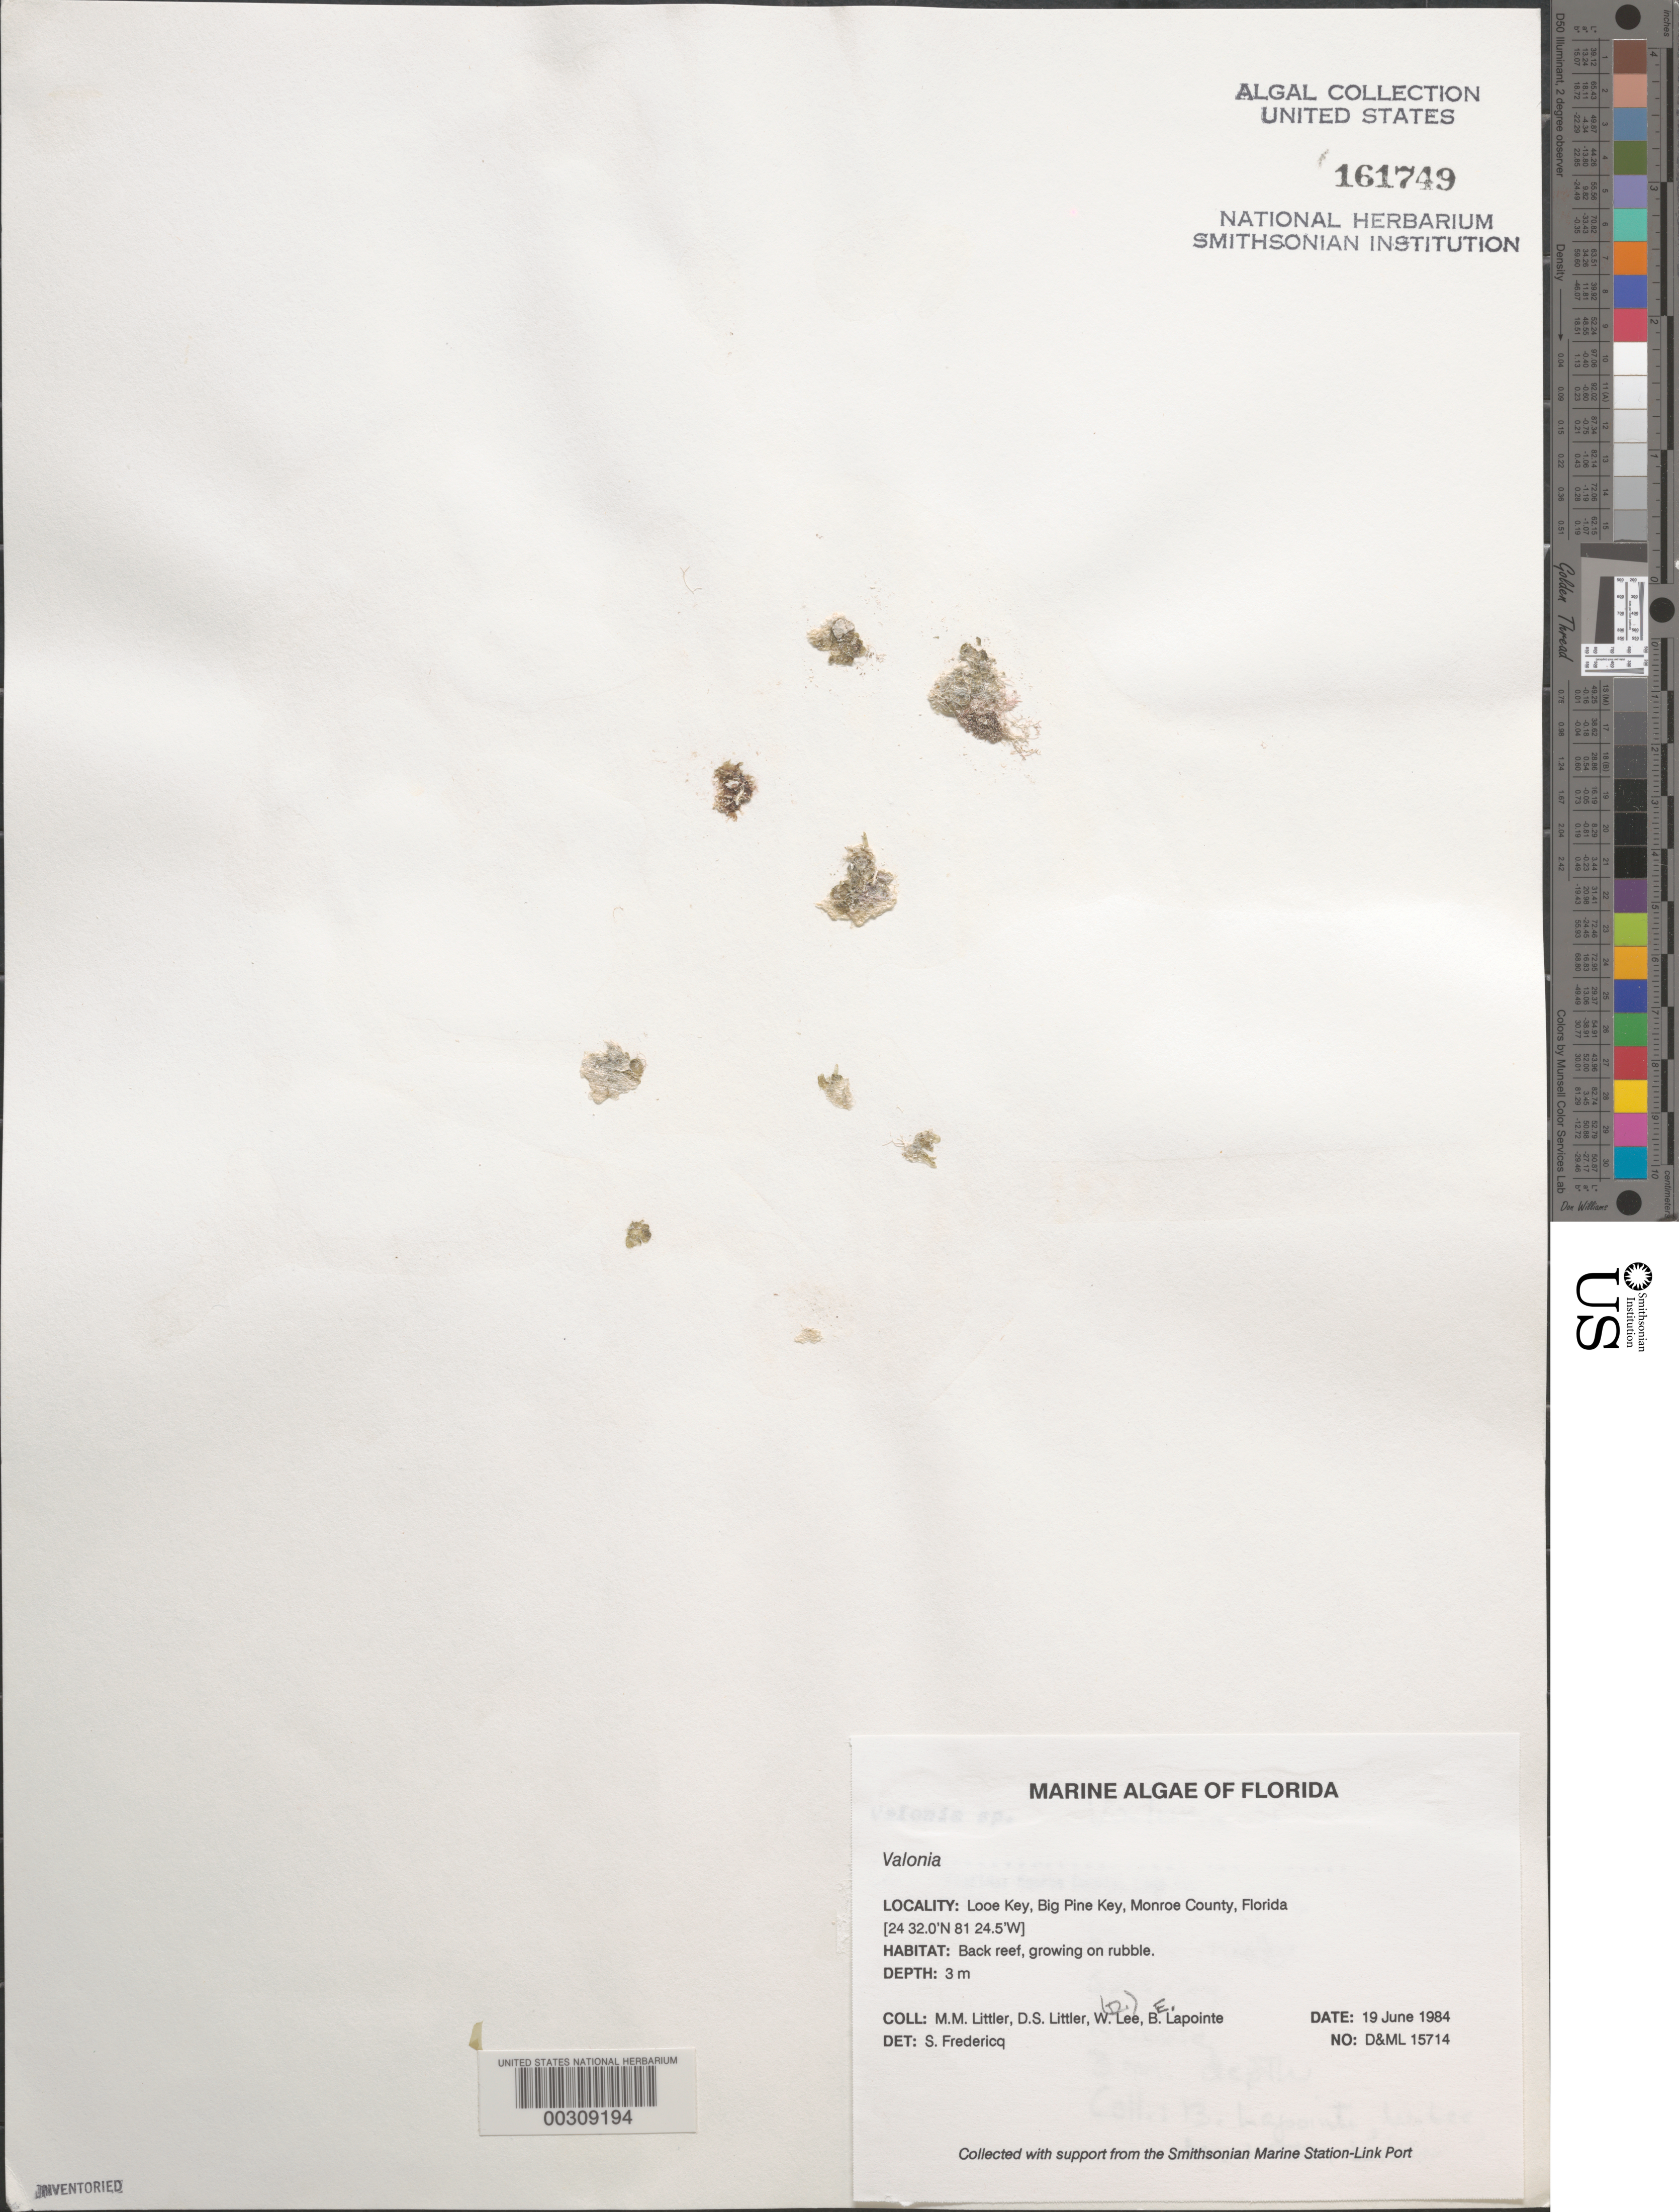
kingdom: Plantae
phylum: Chlorophyta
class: Ulvophyceae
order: Siphonocladales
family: Valoniaceae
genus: Valonia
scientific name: Valonia sp.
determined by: Fredericq, S.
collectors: M. M. Littler, D. S. Littler, W. Lee & B. Lapointe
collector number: D&ML 15714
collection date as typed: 19 Jun 1984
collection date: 1984-06-19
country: United States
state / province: Florida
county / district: Monroe County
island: Looe Key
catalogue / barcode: US 161749